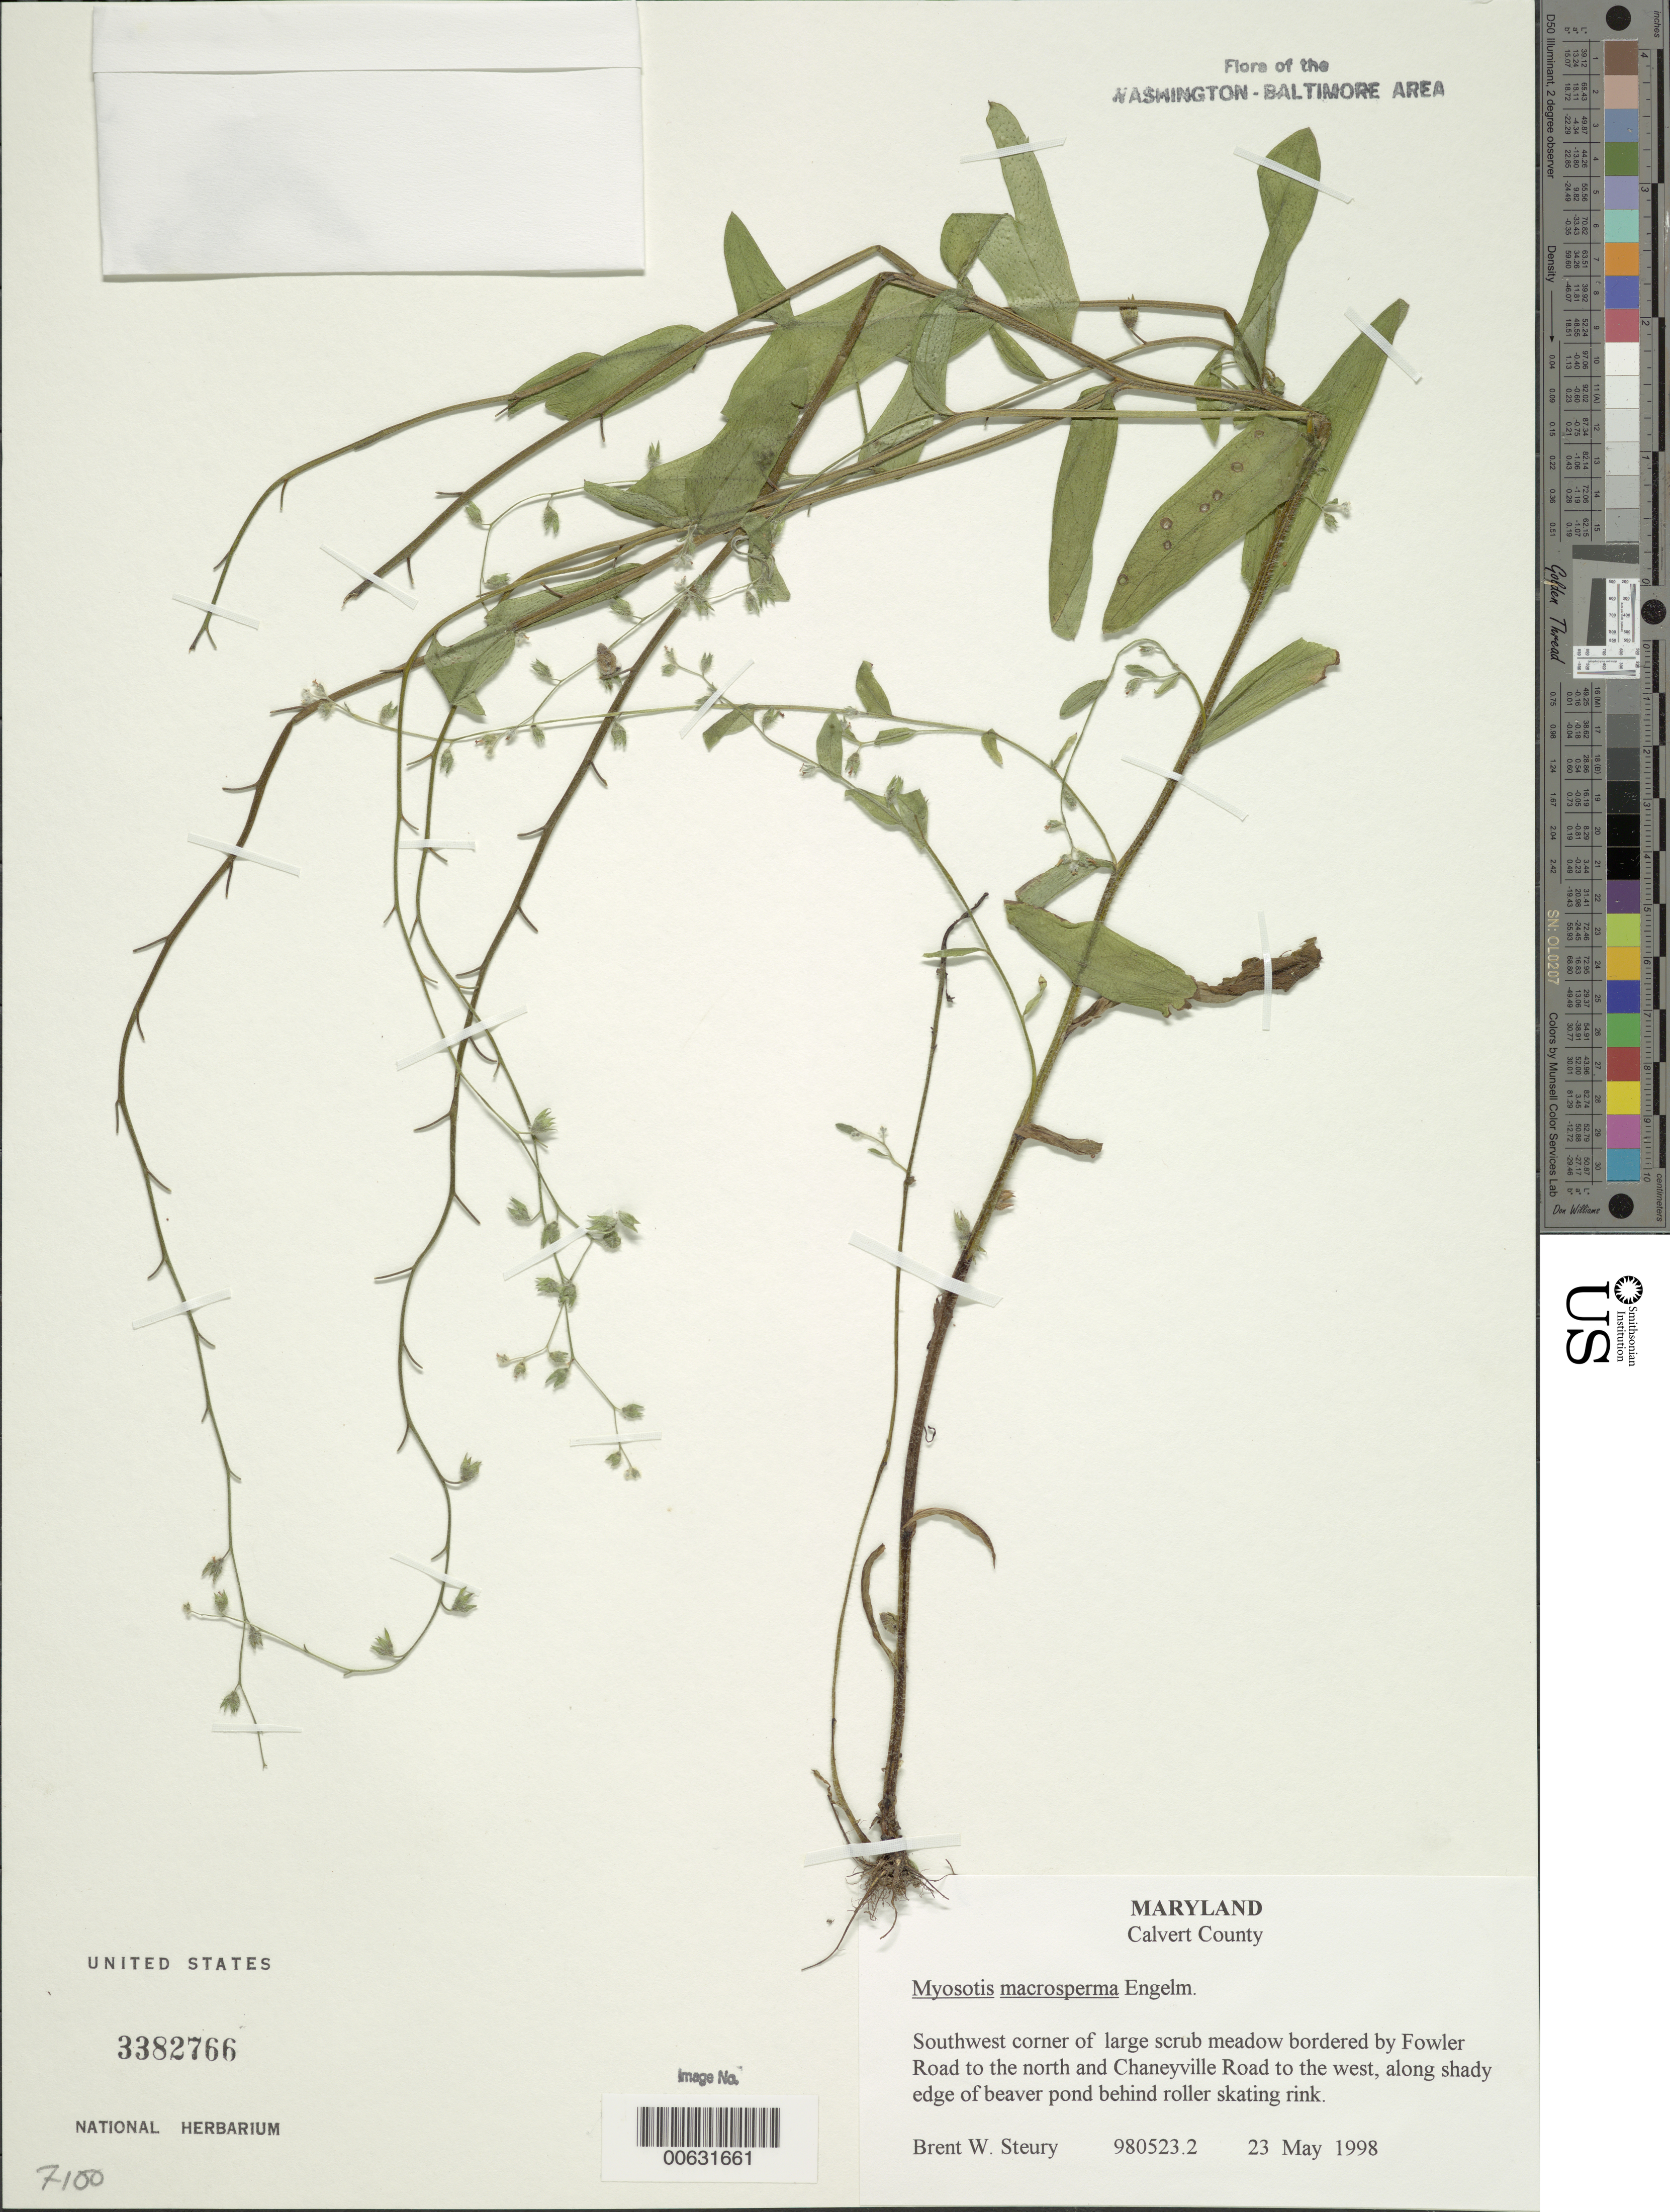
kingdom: Plantae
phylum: Tracheophyta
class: Magnoliopsida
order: Boraginales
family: Boraginaceae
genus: Myosotis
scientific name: Myosotis macrosperma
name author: Engelm.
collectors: B. Steury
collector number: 980523.2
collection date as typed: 23 May 1998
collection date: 1998-05-23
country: United States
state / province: Maryland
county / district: Calvert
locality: Fowler Road to the north and Chaneyville Road to the west. Behind roller skating rink.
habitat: SW corner of large scrub meadow, along shady edge fo beaver pond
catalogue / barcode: US 3382766